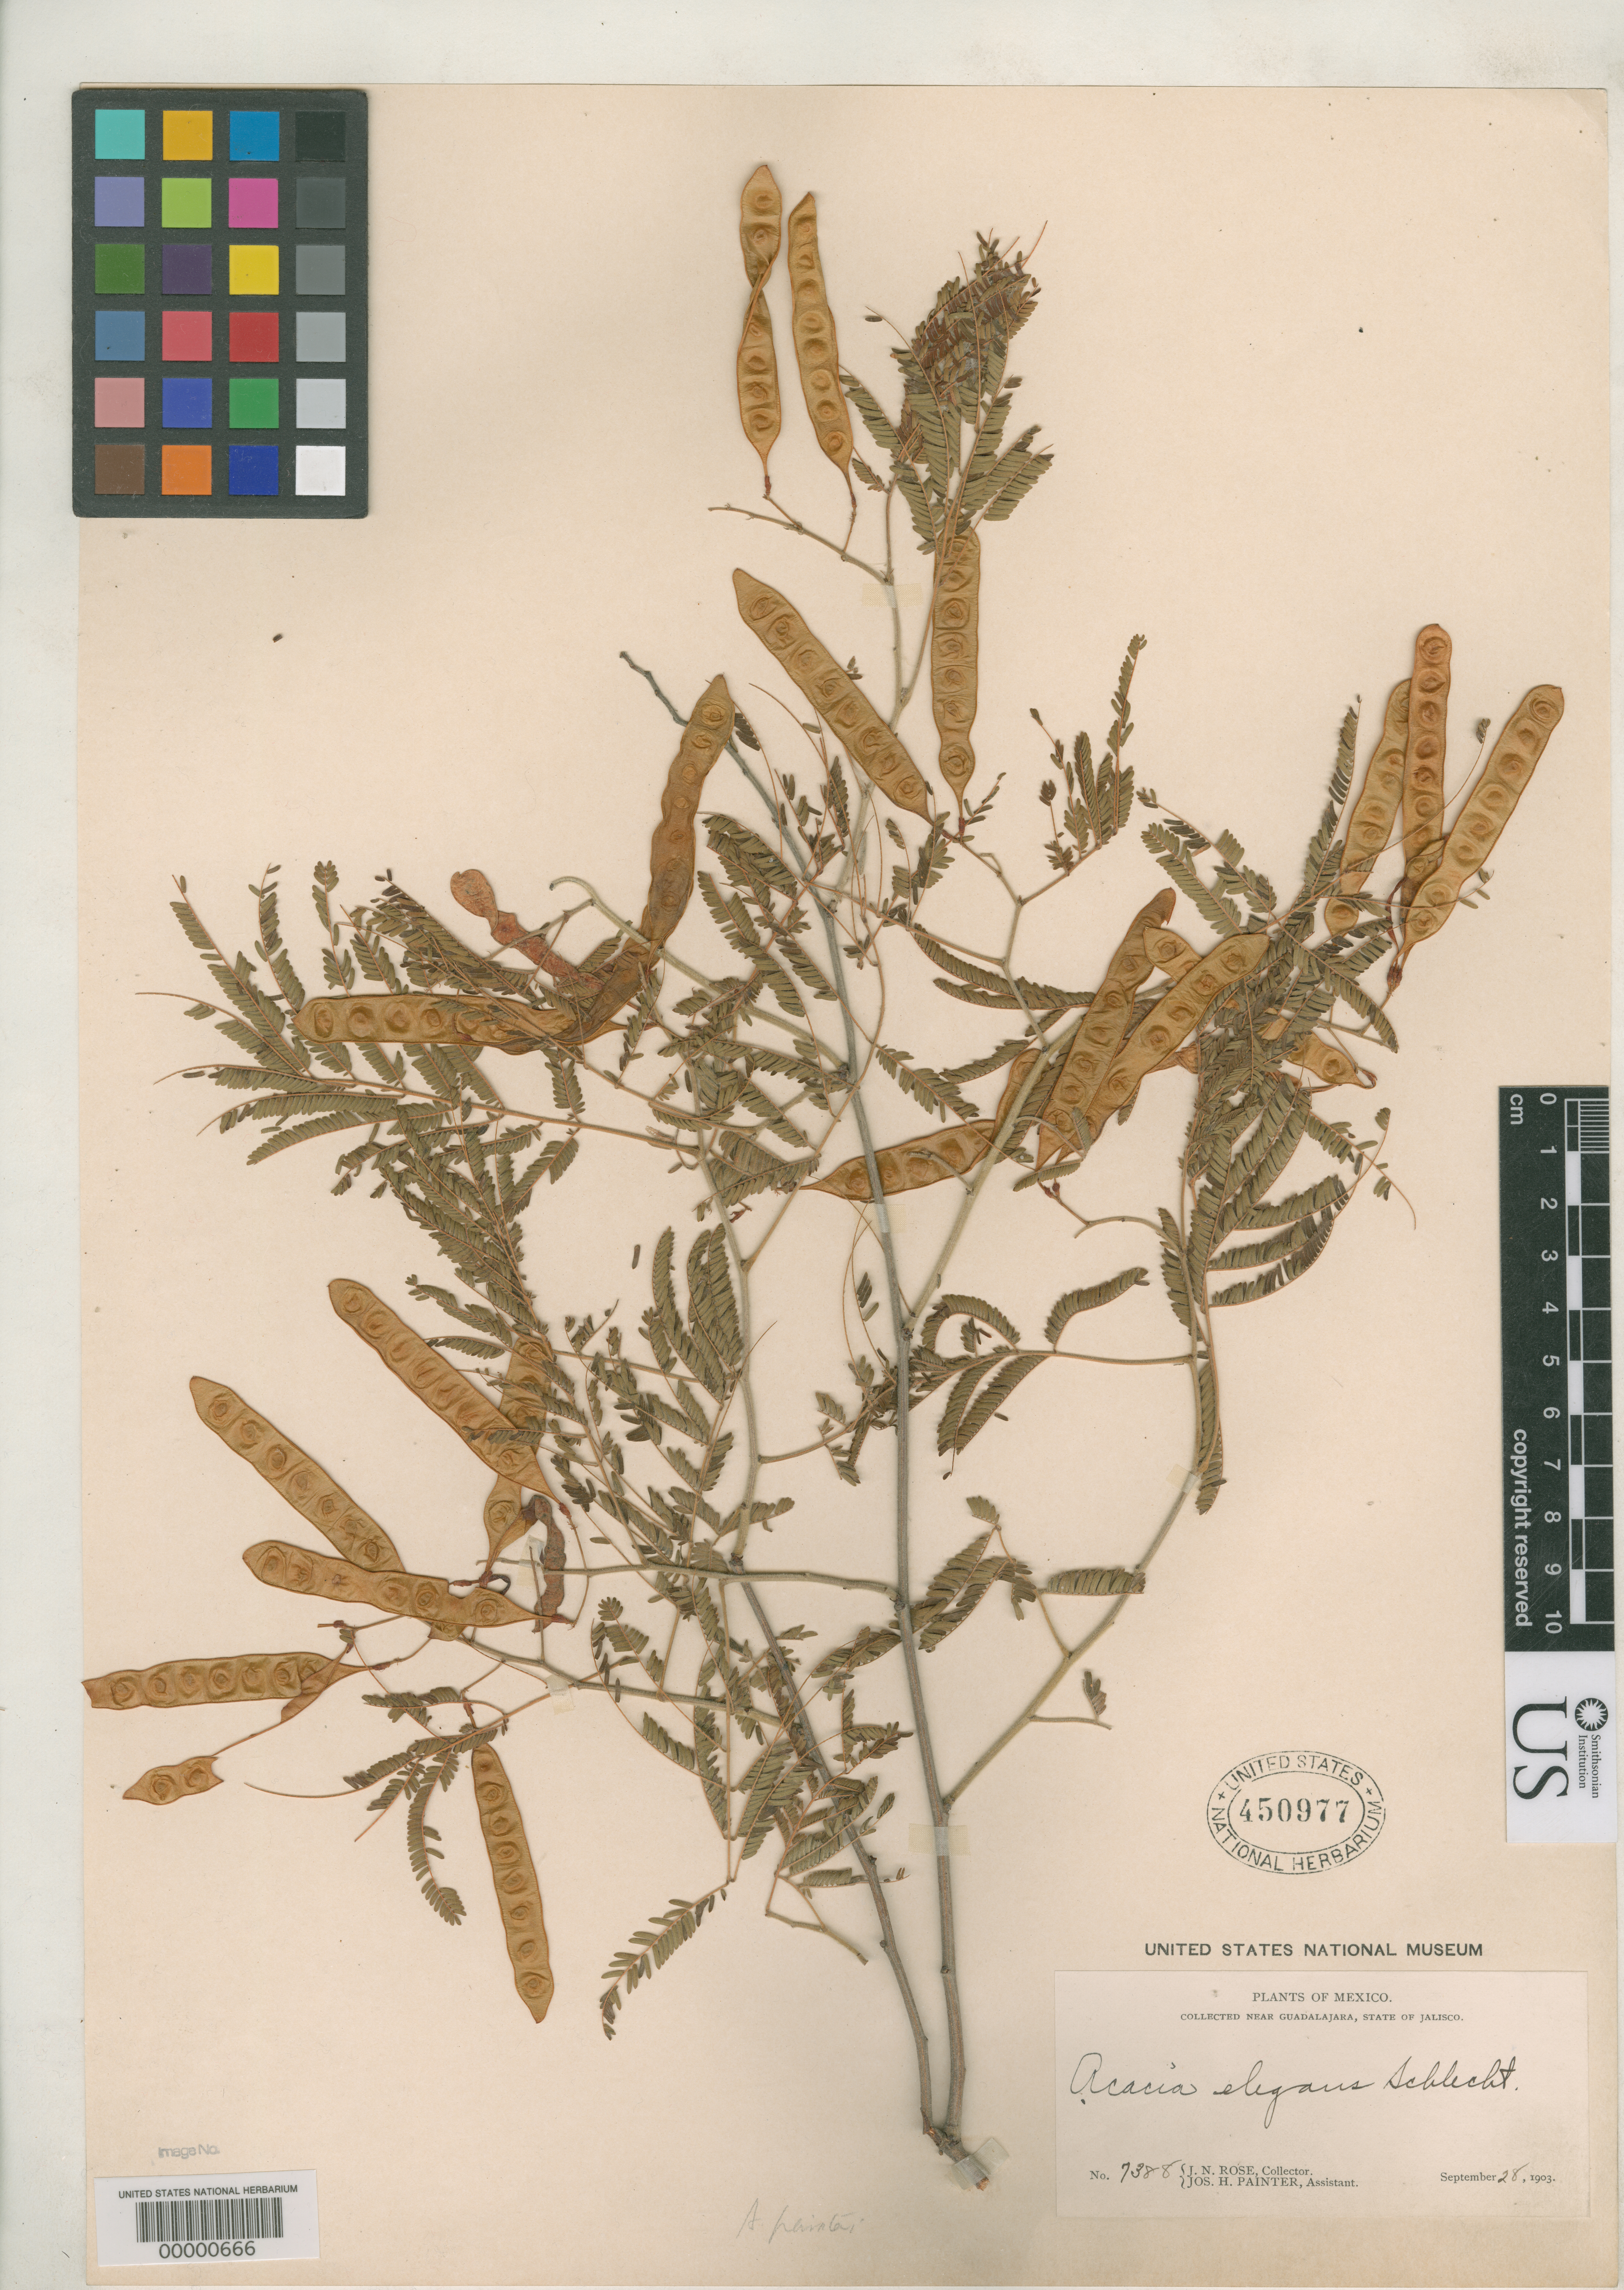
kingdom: Plantae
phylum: Tracheophyta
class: Magnoliopsida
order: Fabales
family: Fabaceae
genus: Acaciella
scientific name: Acaciella painteri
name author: Britton & Rose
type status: Type Collection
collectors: J. N. Rose & J. H. Painter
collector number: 7388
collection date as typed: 28 Sep 1903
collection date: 1903-09-28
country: Mexico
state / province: Jalisco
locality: Guadalajara.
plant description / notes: Specimen originally recorded as "holotype", but protologue does not specify herbarium where "type" deposited; a specimen at NY annotated as "type" (apparently by Britton) is more likely the holotype.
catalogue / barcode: US 450977